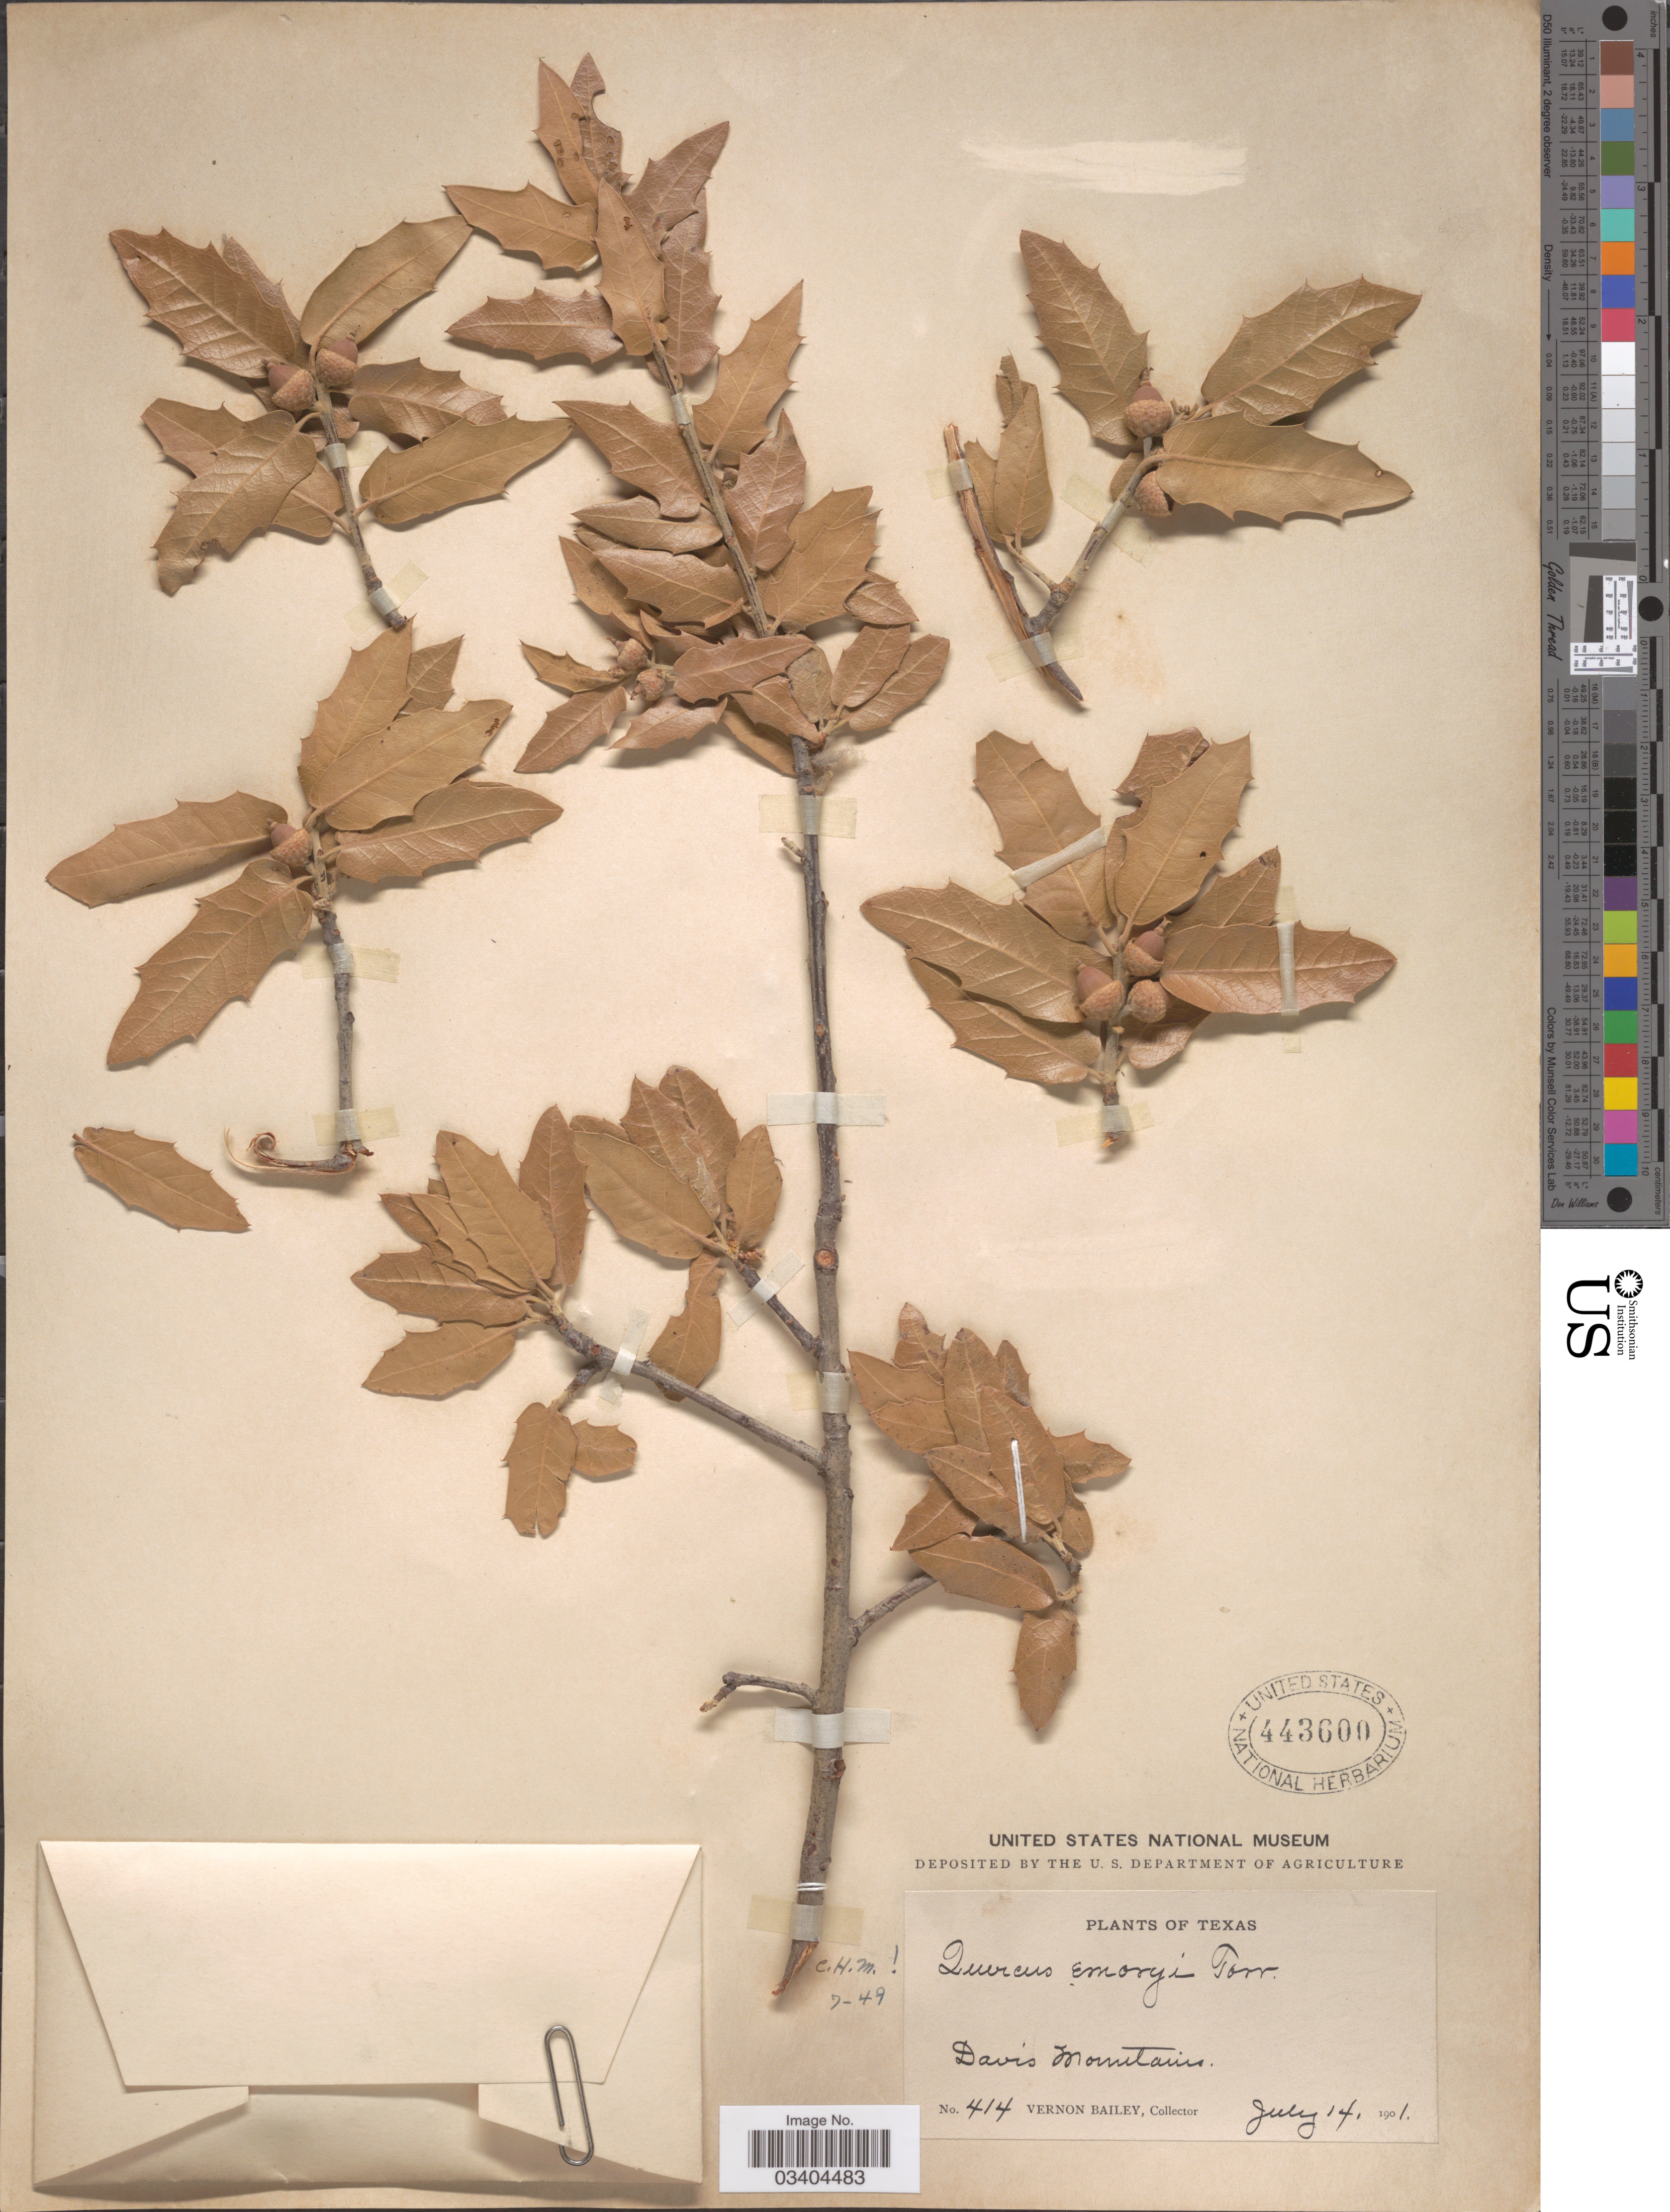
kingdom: Plantae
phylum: Tracheophyta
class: Magnoliopsida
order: Fagales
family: Fagaceae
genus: Quercus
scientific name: Quercus emoryi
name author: Torr. in Emory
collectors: V. O. Bailey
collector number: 414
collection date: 1901-07-14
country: United States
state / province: Texas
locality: Davis Mountains.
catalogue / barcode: US 443600